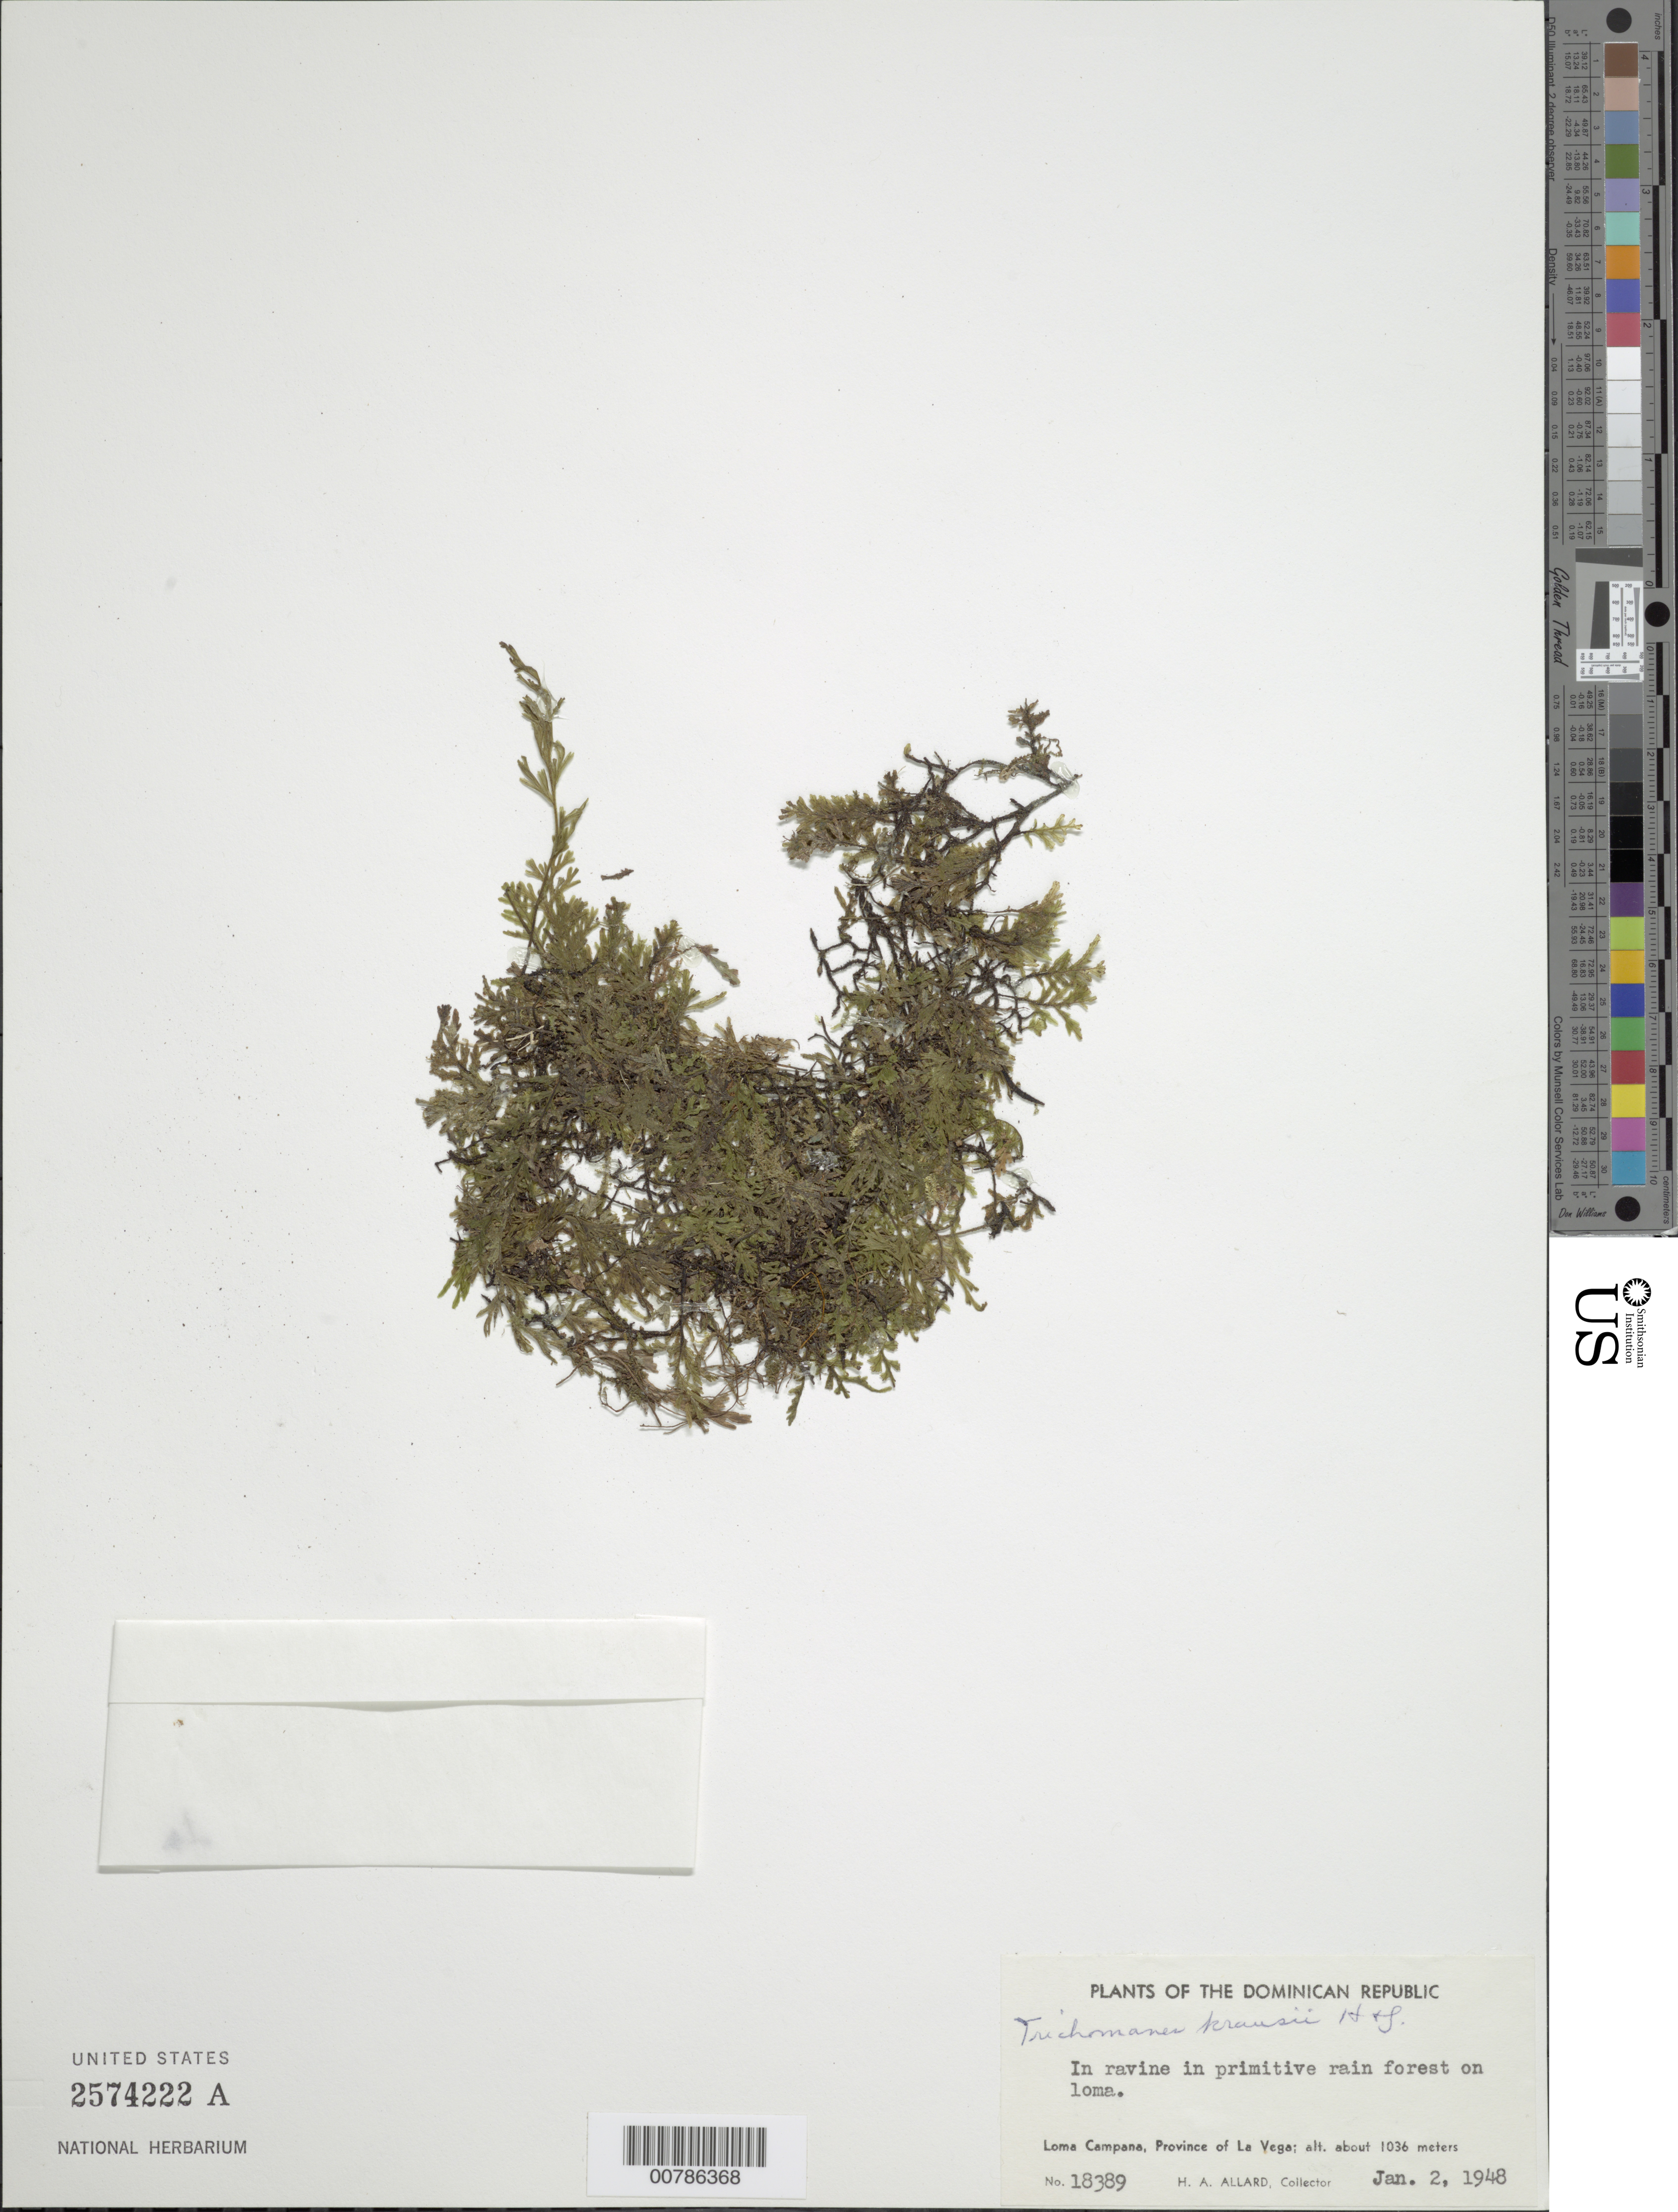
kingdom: Plantae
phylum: Tracheophyta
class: Polypodiopsida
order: Hymenophyllales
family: Hymenophyllaceae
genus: Didymoglossum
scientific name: Didymoglossum kraussii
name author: (Hook. & Grev.) C. Presl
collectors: H. A. Allard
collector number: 18389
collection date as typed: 02 Jan 1948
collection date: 1948-01-02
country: Dominican Republic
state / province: La Vega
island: Hispaniola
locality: Loma Campana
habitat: In ravine in primitive rain forest on loma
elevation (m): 1036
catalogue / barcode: US 2574222A